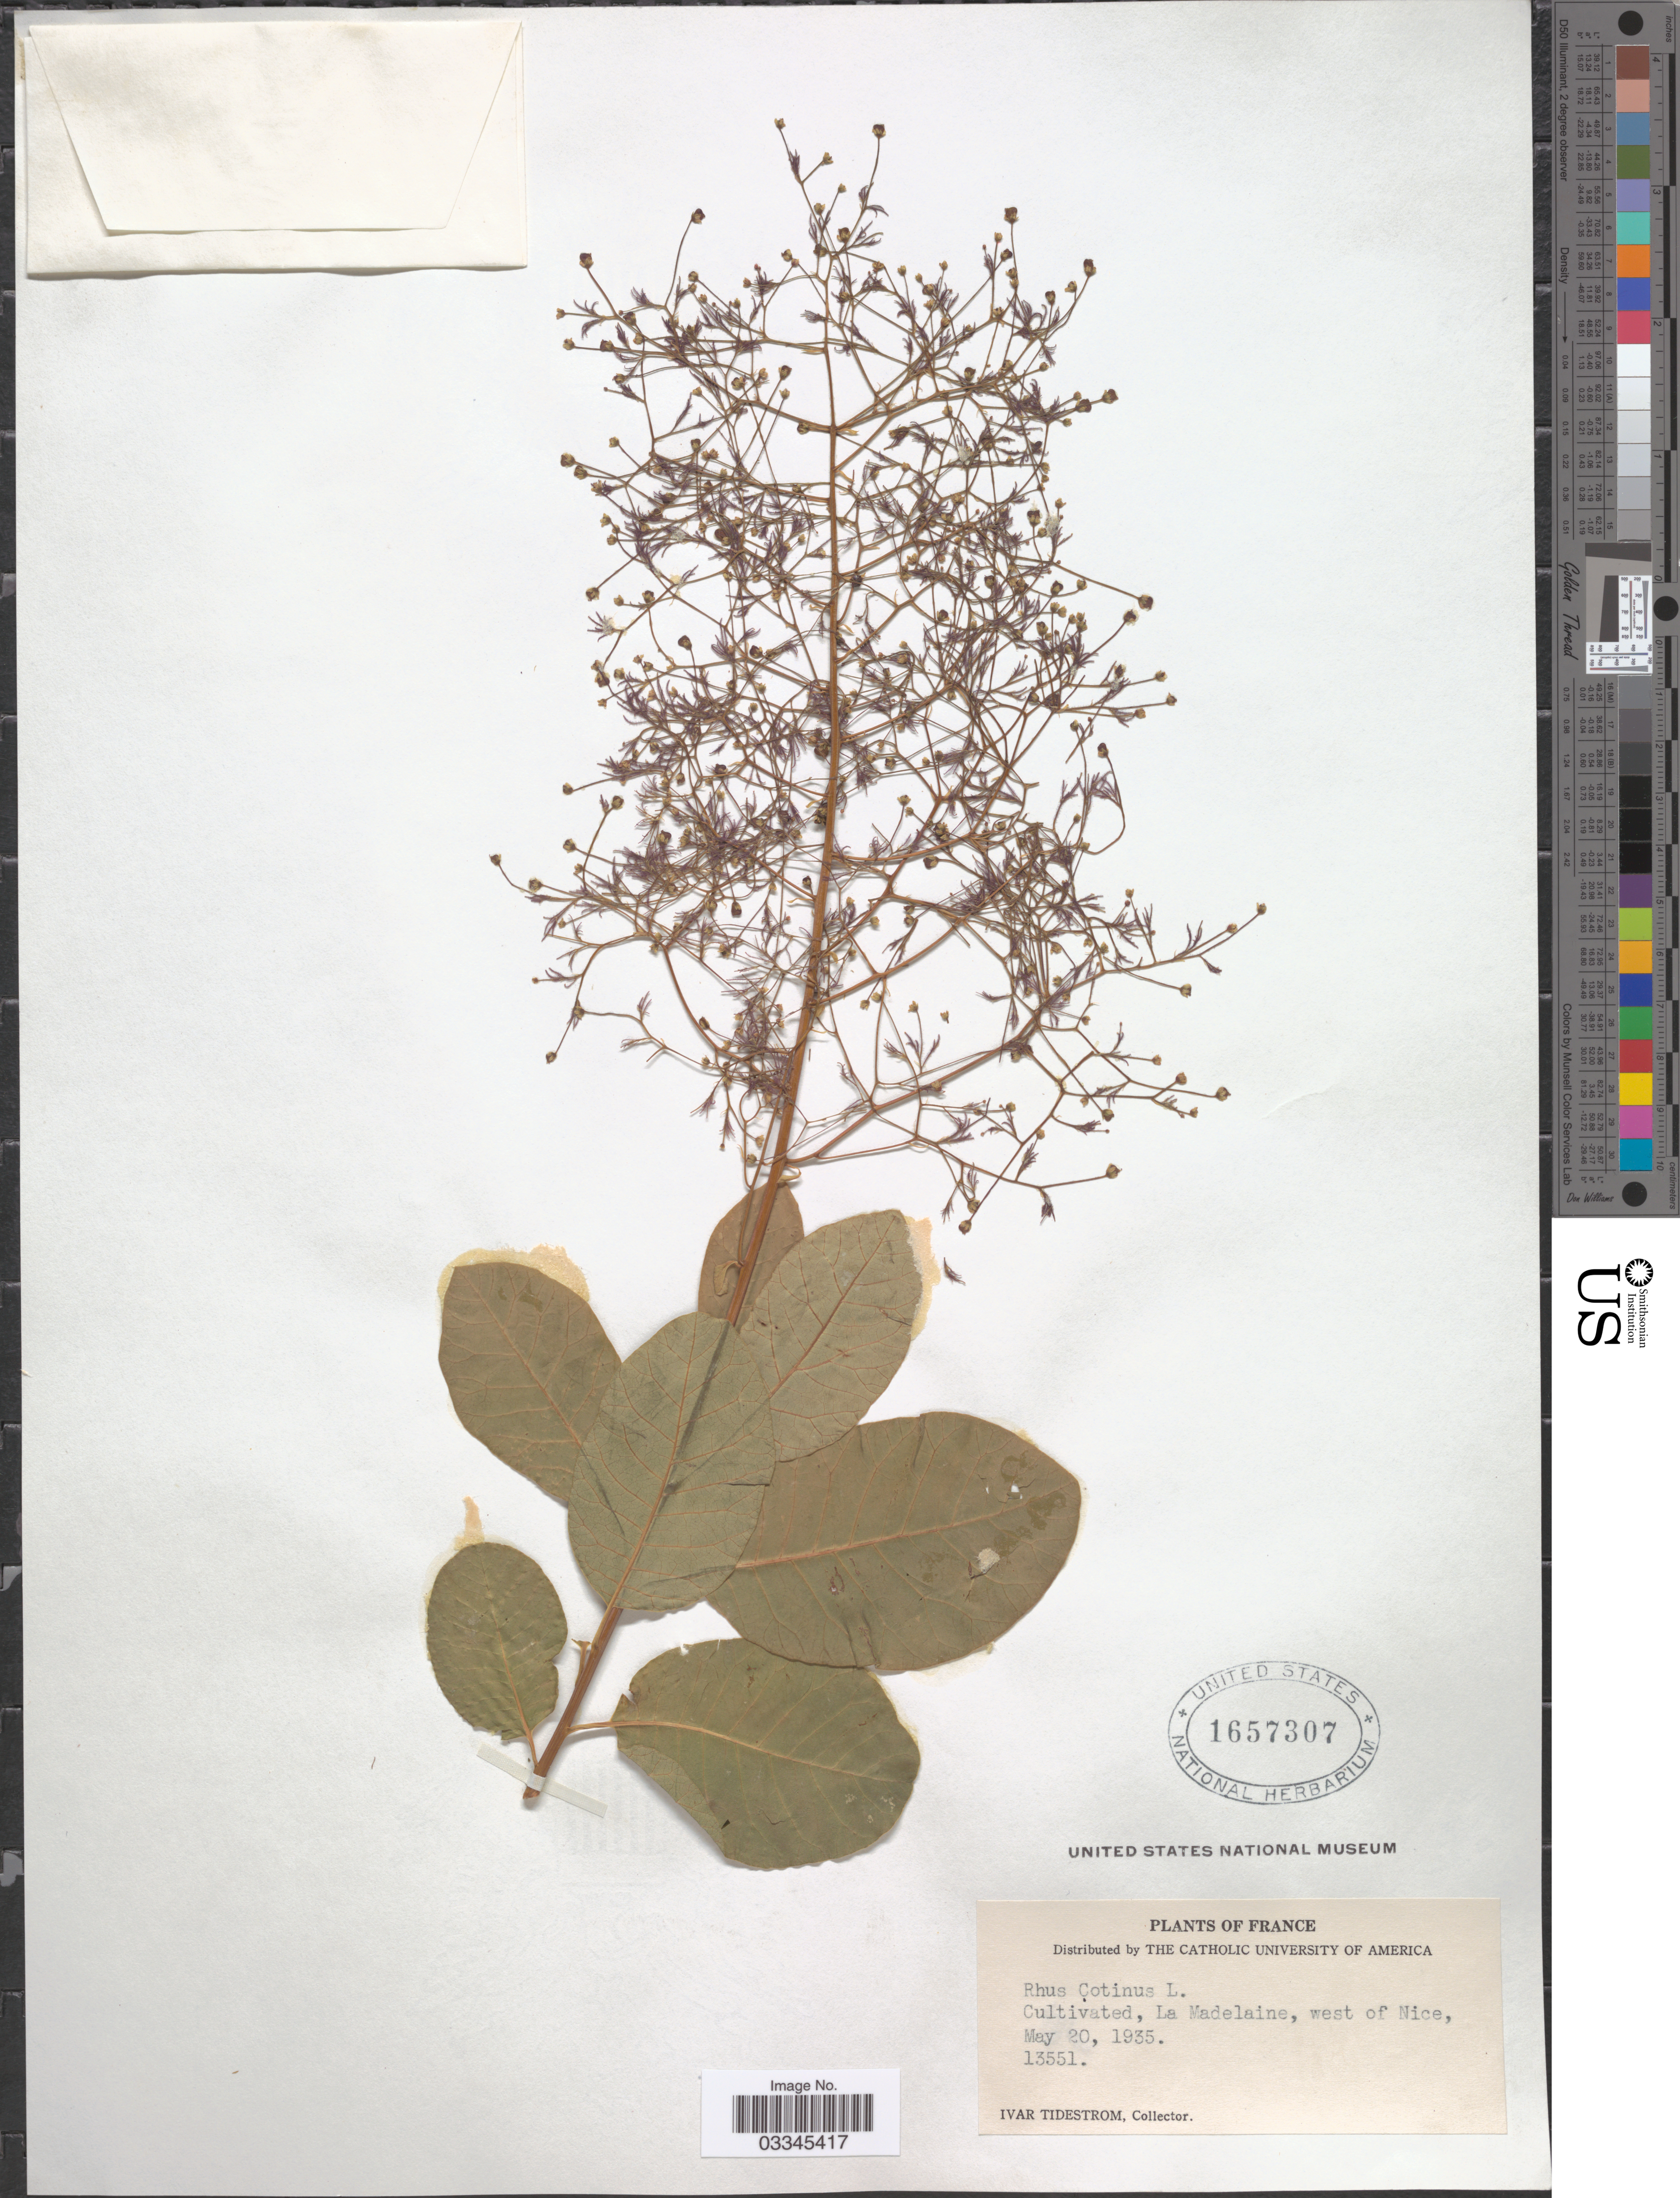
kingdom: Plantae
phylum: Tracheophyta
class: Magnoliopsida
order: Sapindales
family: Anacardiaceae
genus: Cotinus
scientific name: Cotinus coggygria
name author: Scop.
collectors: I. F. Tidestrom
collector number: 13551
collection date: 1935-05-20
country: France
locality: La Madelaine, west of Nice.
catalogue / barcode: US 1657307